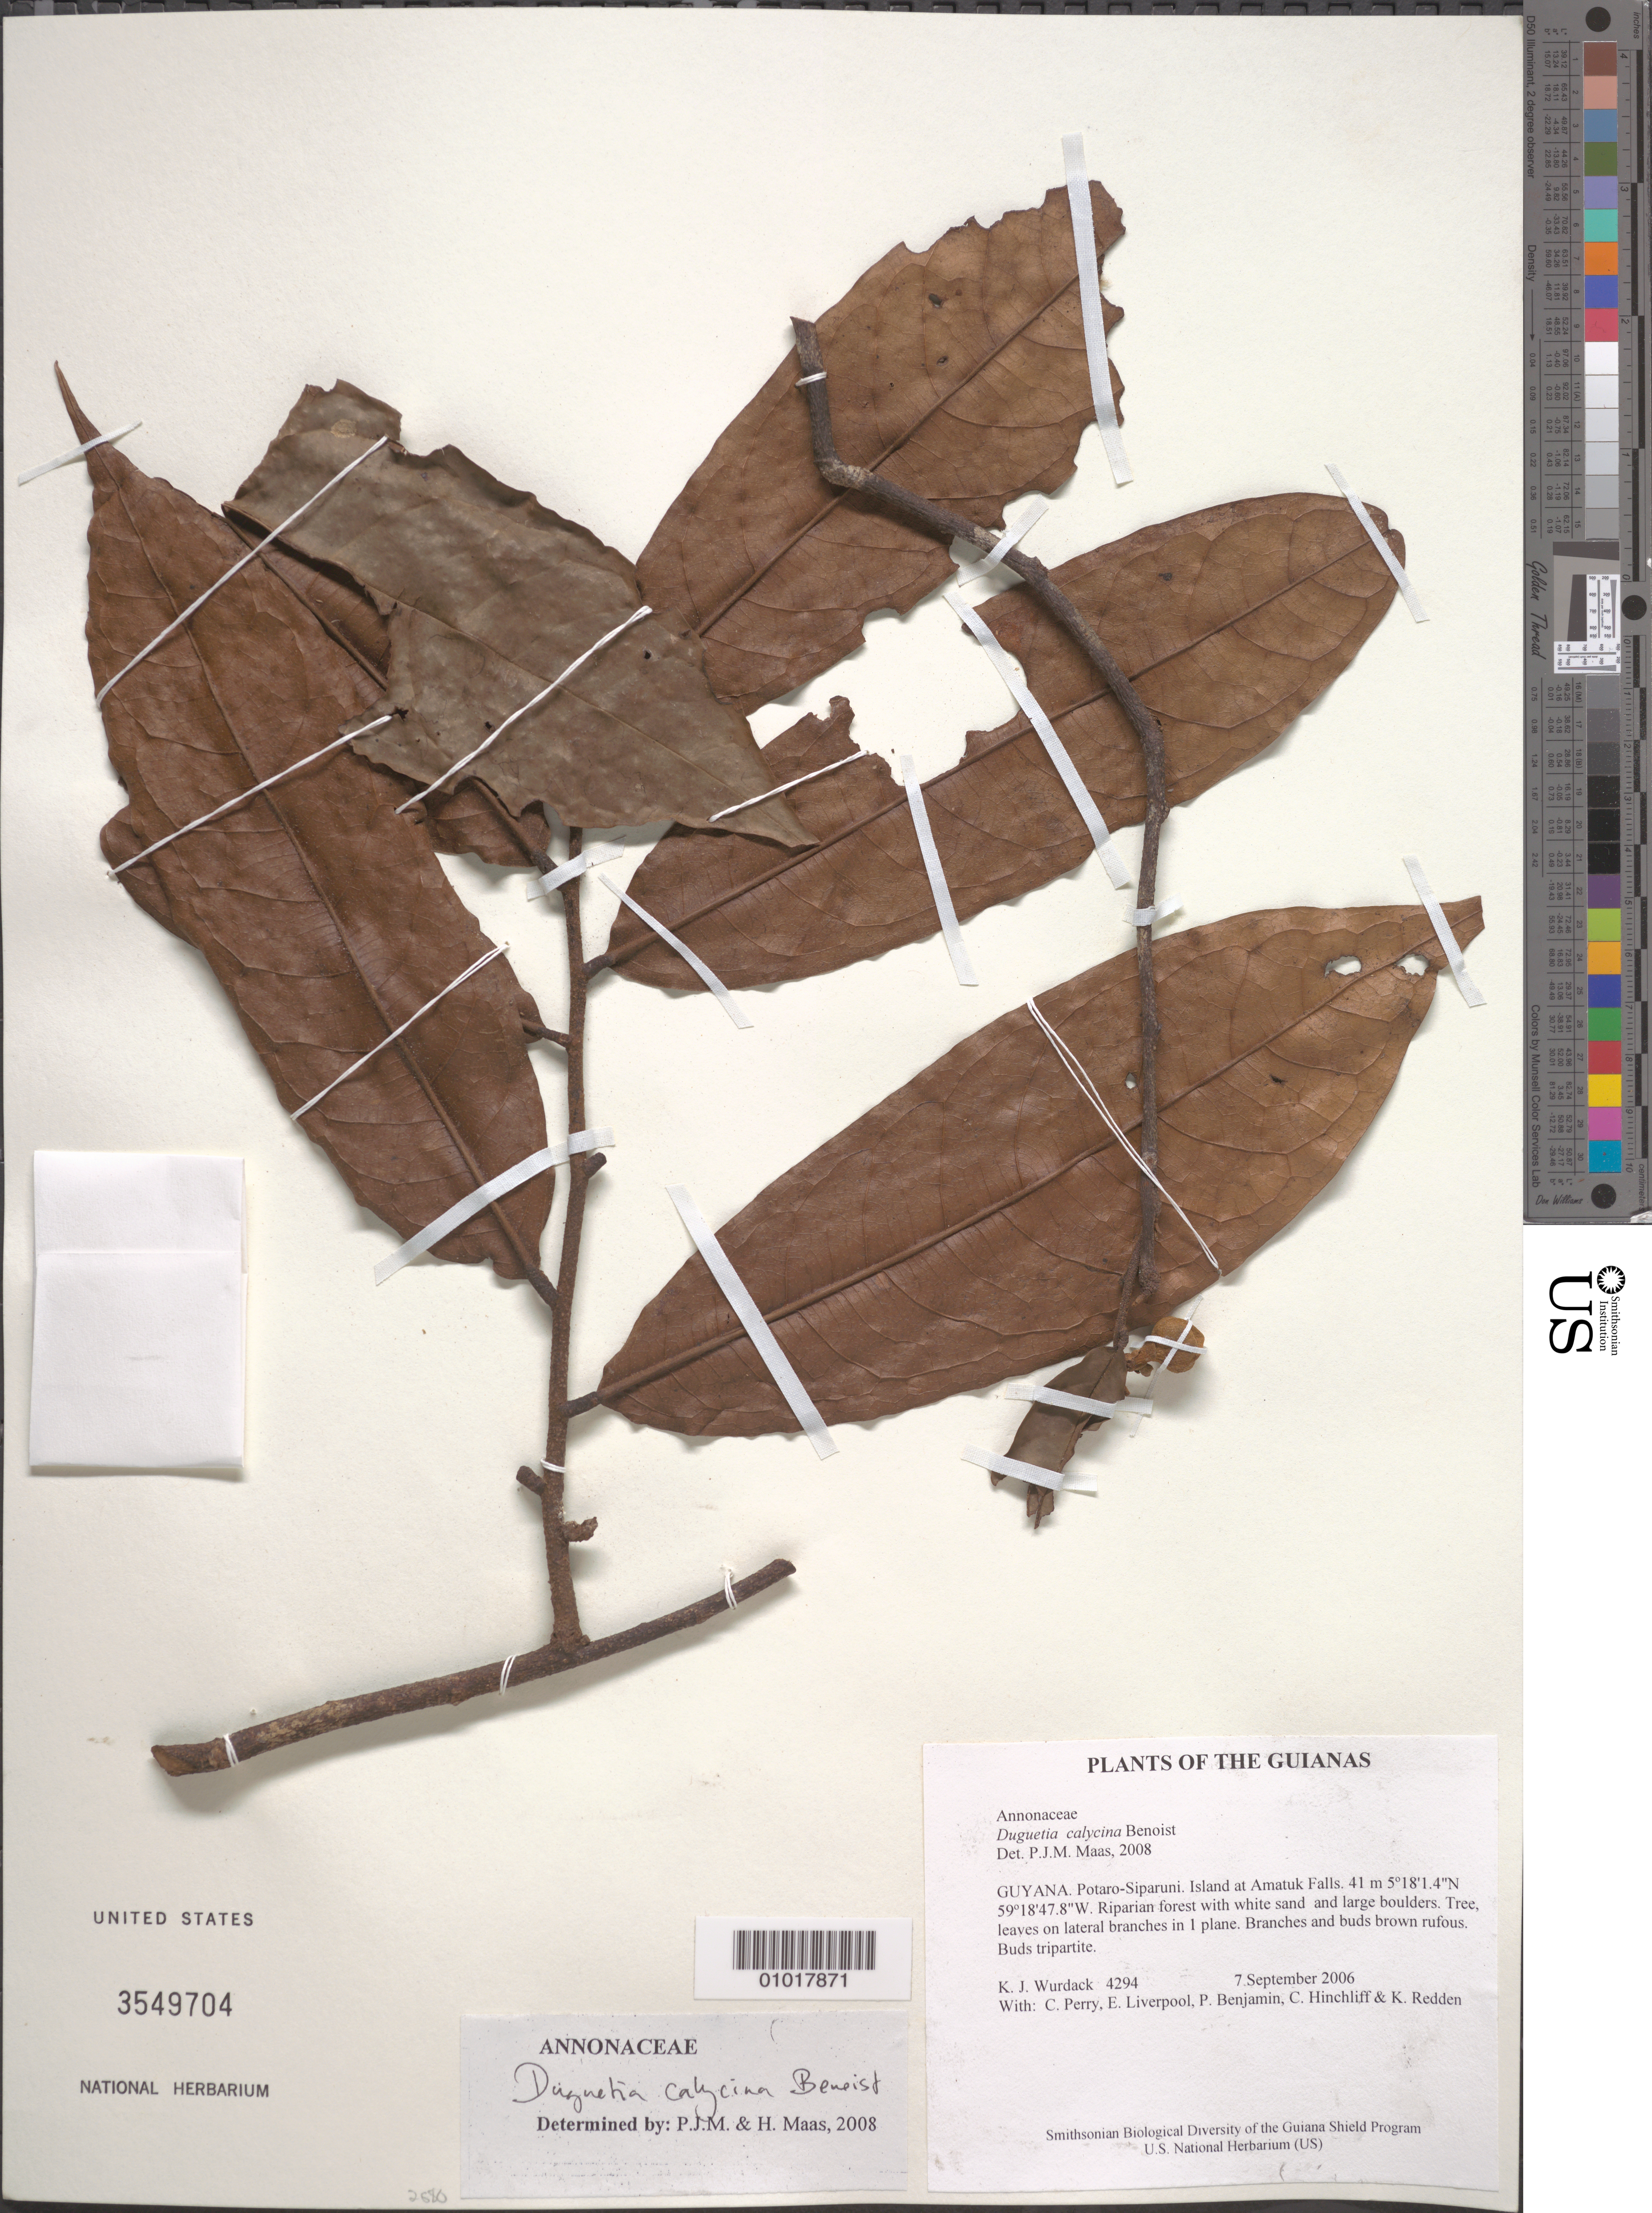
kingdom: Plantae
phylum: Tracheophyta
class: Magnoliopsida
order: Magnoliales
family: Annonaceae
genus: Duguetia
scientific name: Duguetia calycina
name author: Benoist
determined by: Maas, Paul J. M.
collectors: K. Wurdack, C. Perry, E. Liverpool, P. Benjamin, C. E. Hinchliff & K. M. Redden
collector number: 4294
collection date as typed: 7 September 2006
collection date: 2006-09-07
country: Guyana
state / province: Potaro-Siparuni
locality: Island at Amatuk Falls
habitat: Riparian forest with white sand and large boulders.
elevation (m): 41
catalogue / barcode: US 3549704